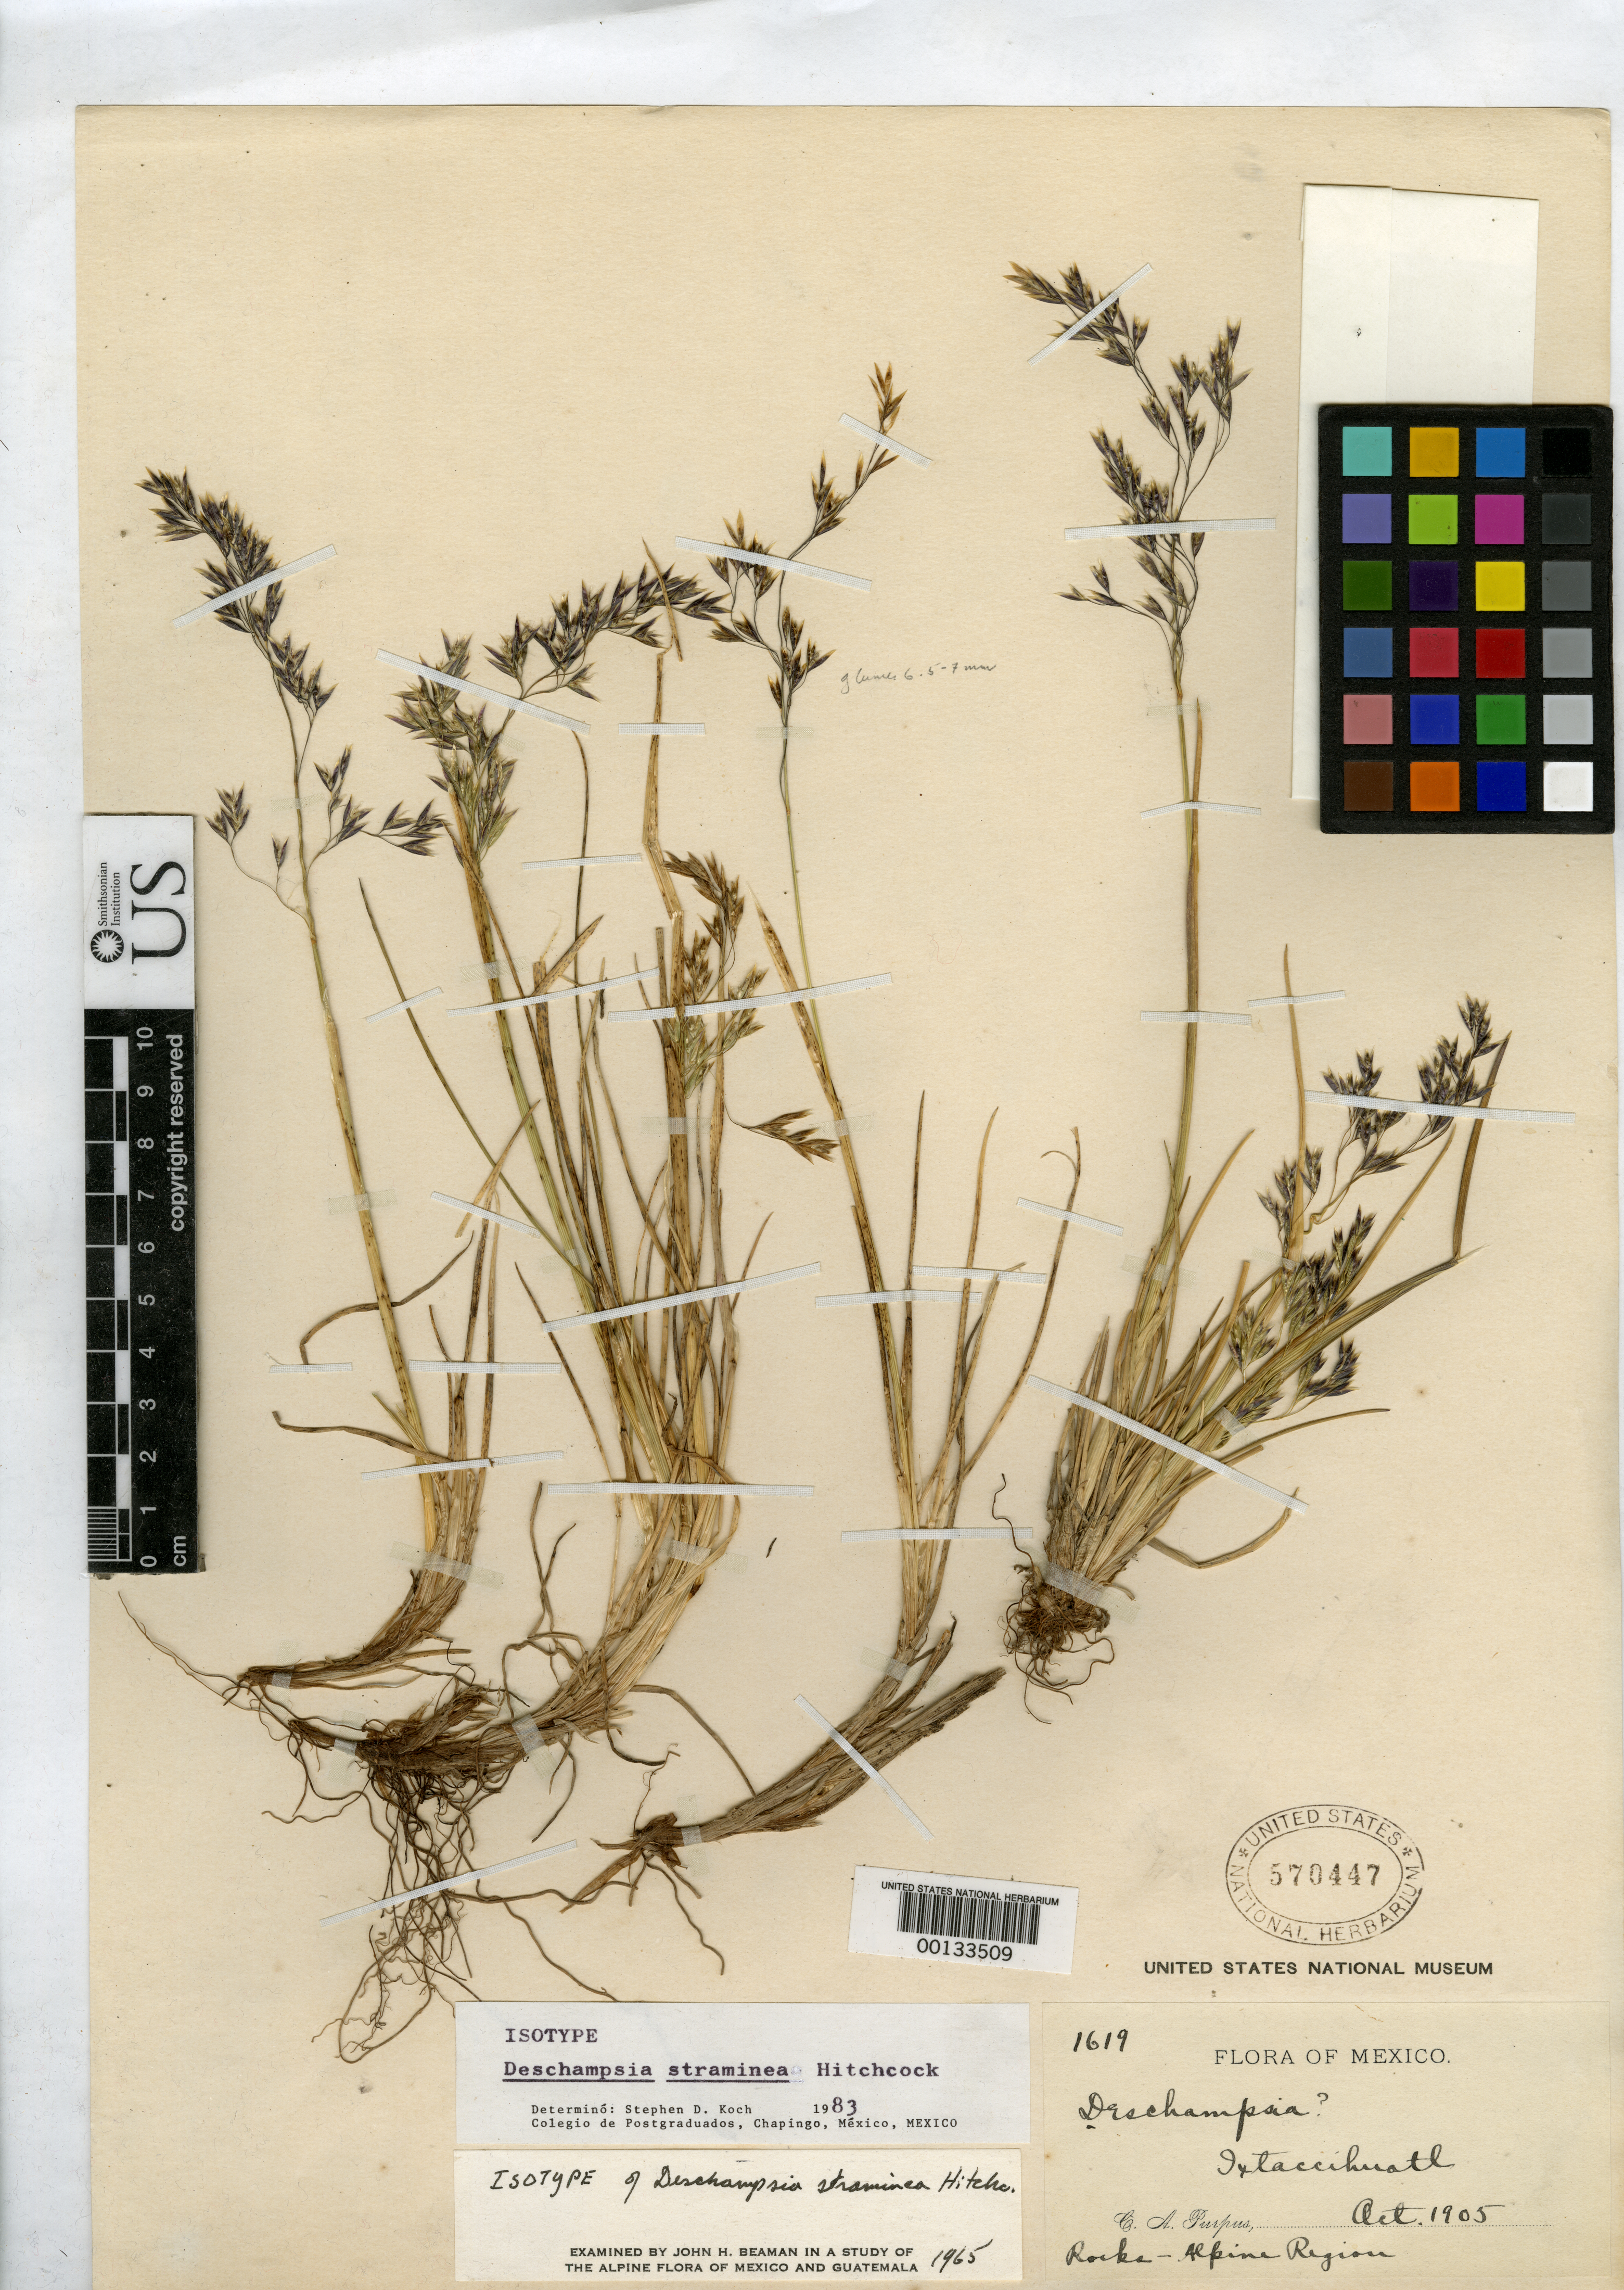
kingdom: Plantae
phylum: Tracheophyta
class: Liliopsida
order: Poales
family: Poaceae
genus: Deschampsia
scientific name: Deschampsia straminea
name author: Hitchc.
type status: Isotype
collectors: C. A. Purpus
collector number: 1619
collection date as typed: Oct 1905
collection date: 1905-10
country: Mexico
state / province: Distrito Federal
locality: Alpine region, Ixtaccihuatl.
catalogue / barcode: US 570447